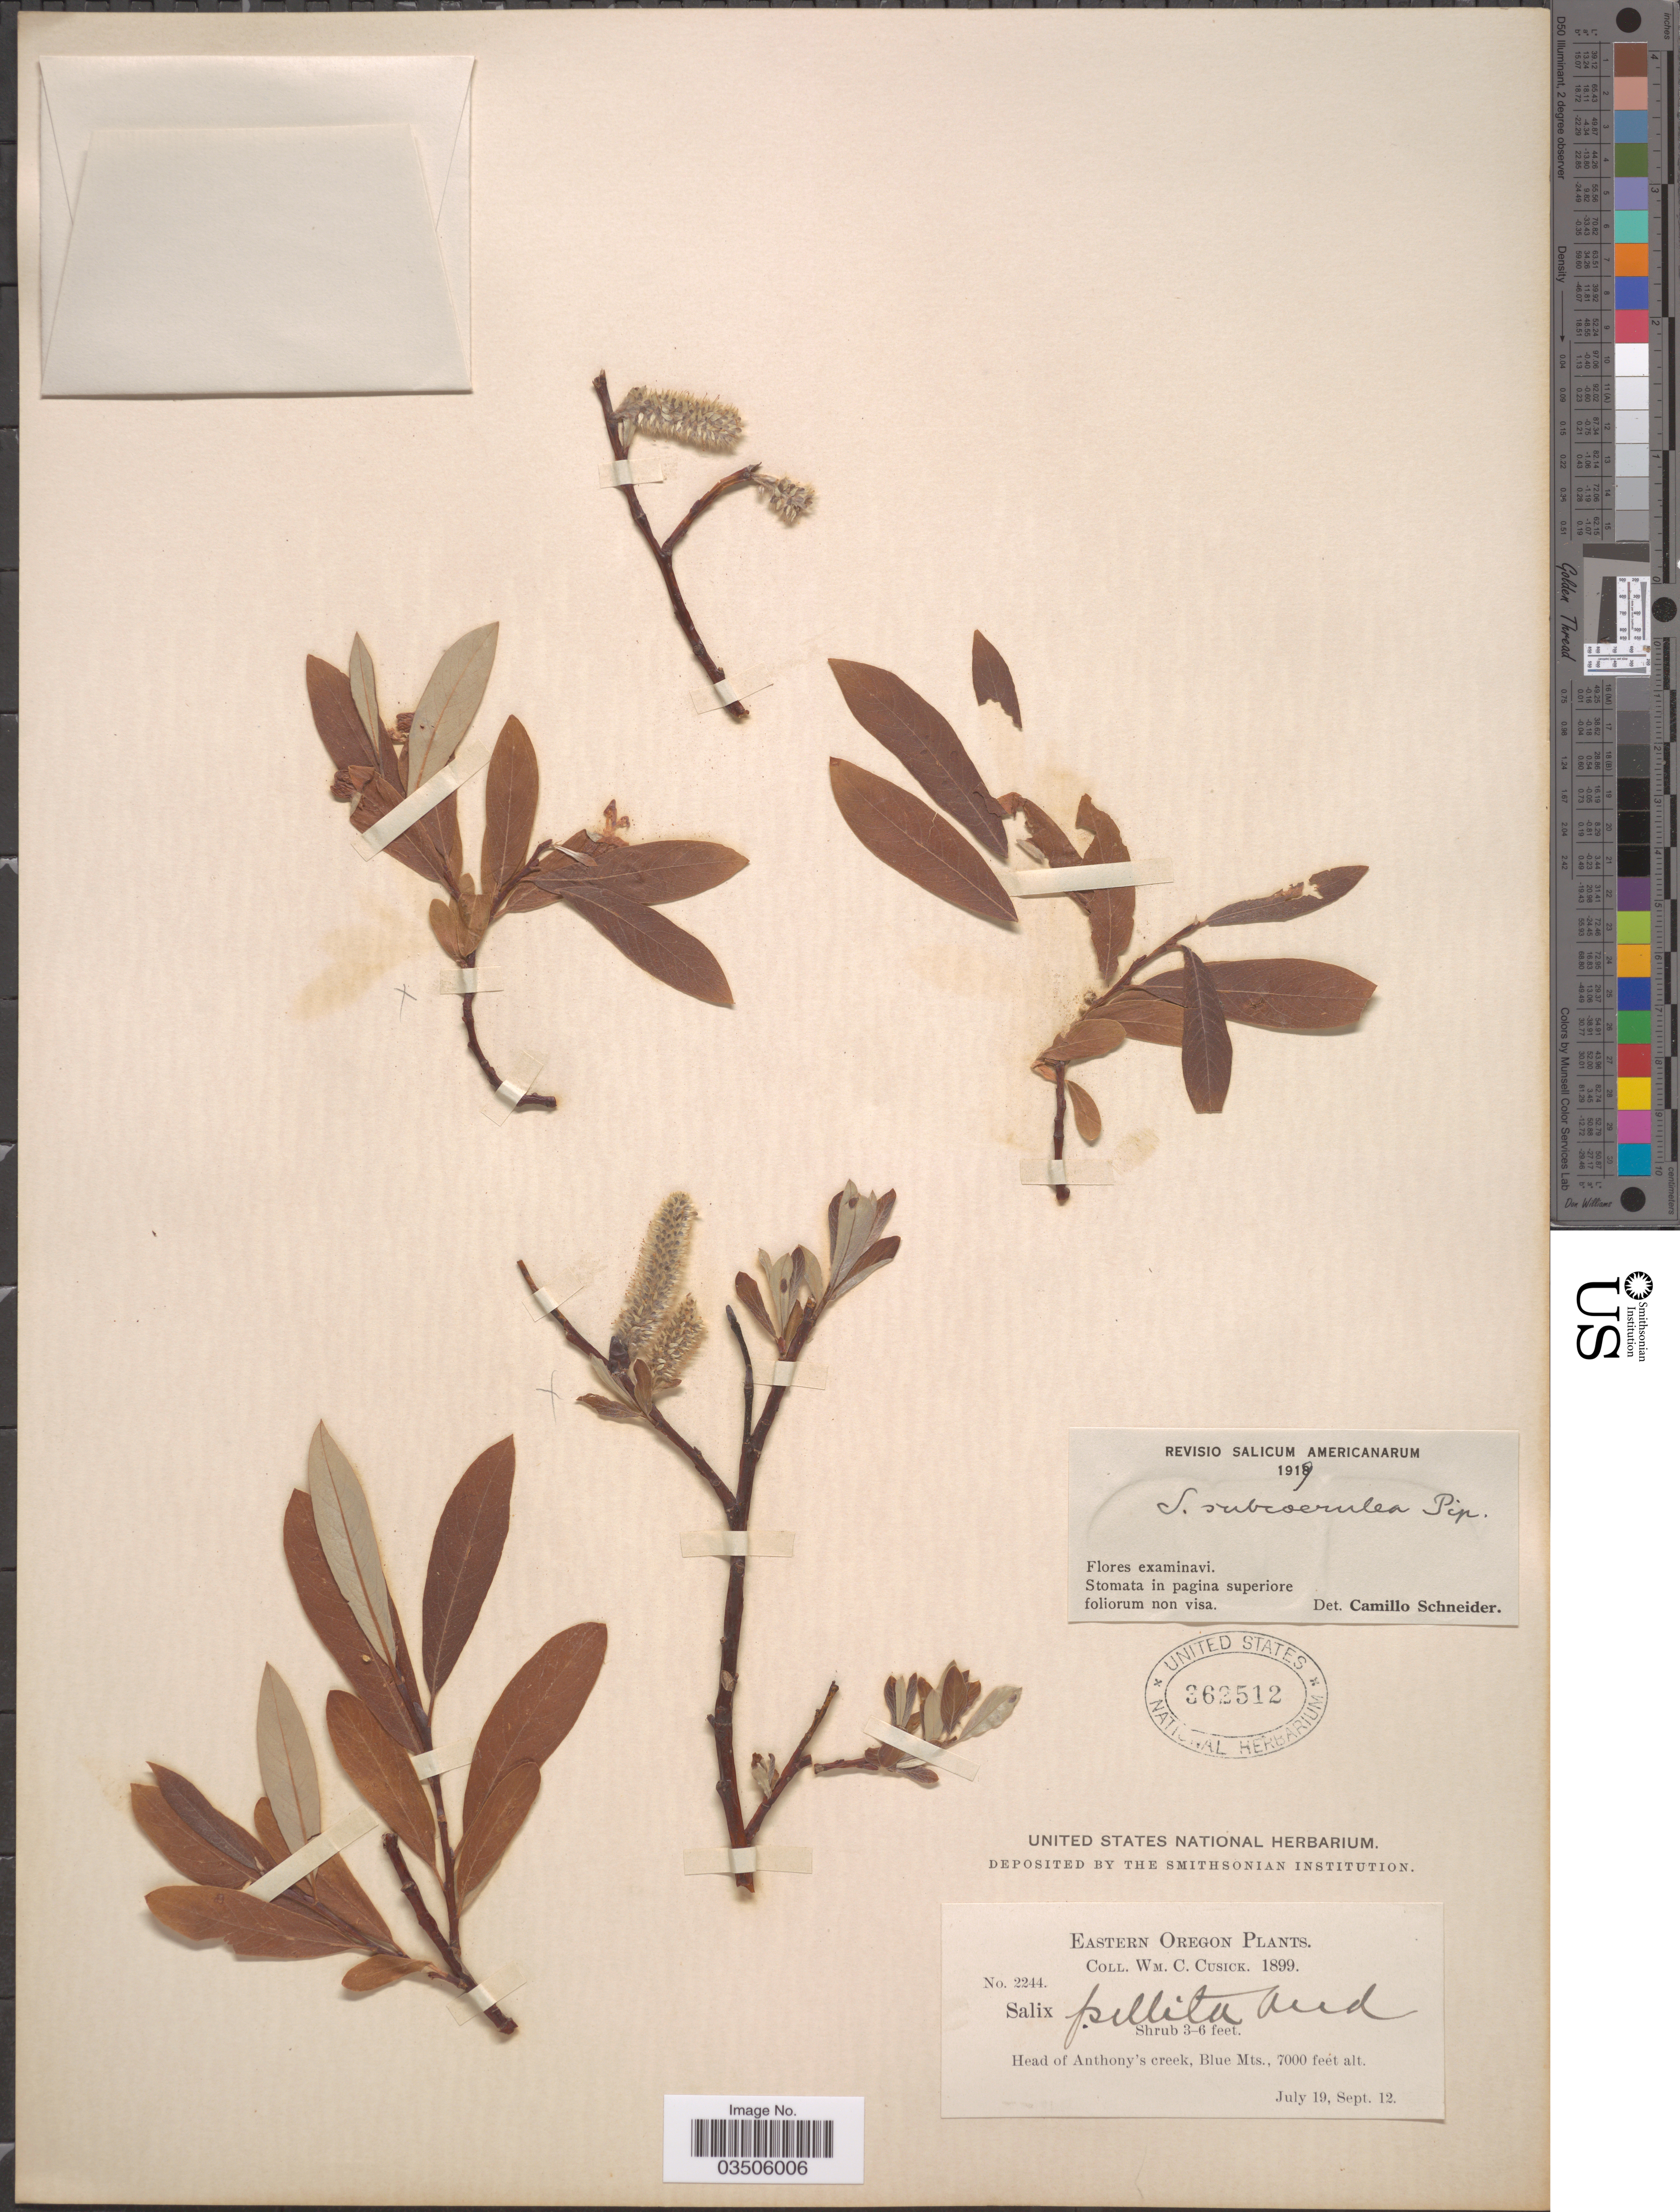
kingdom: Plantae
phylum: Tracheophyta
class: Magnoliopsida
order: Malpighiales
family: Salicaceae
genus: Salix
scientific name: Salix subcoerulea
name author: Piper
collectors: W. C. Cusick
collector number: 2244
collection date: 1899-07-19/1899-09-12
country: United States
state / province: Oregon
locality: Eastern Oregon. Head of Anthony's creek, Blue Mts.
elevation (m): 2134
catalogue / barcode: US 362512